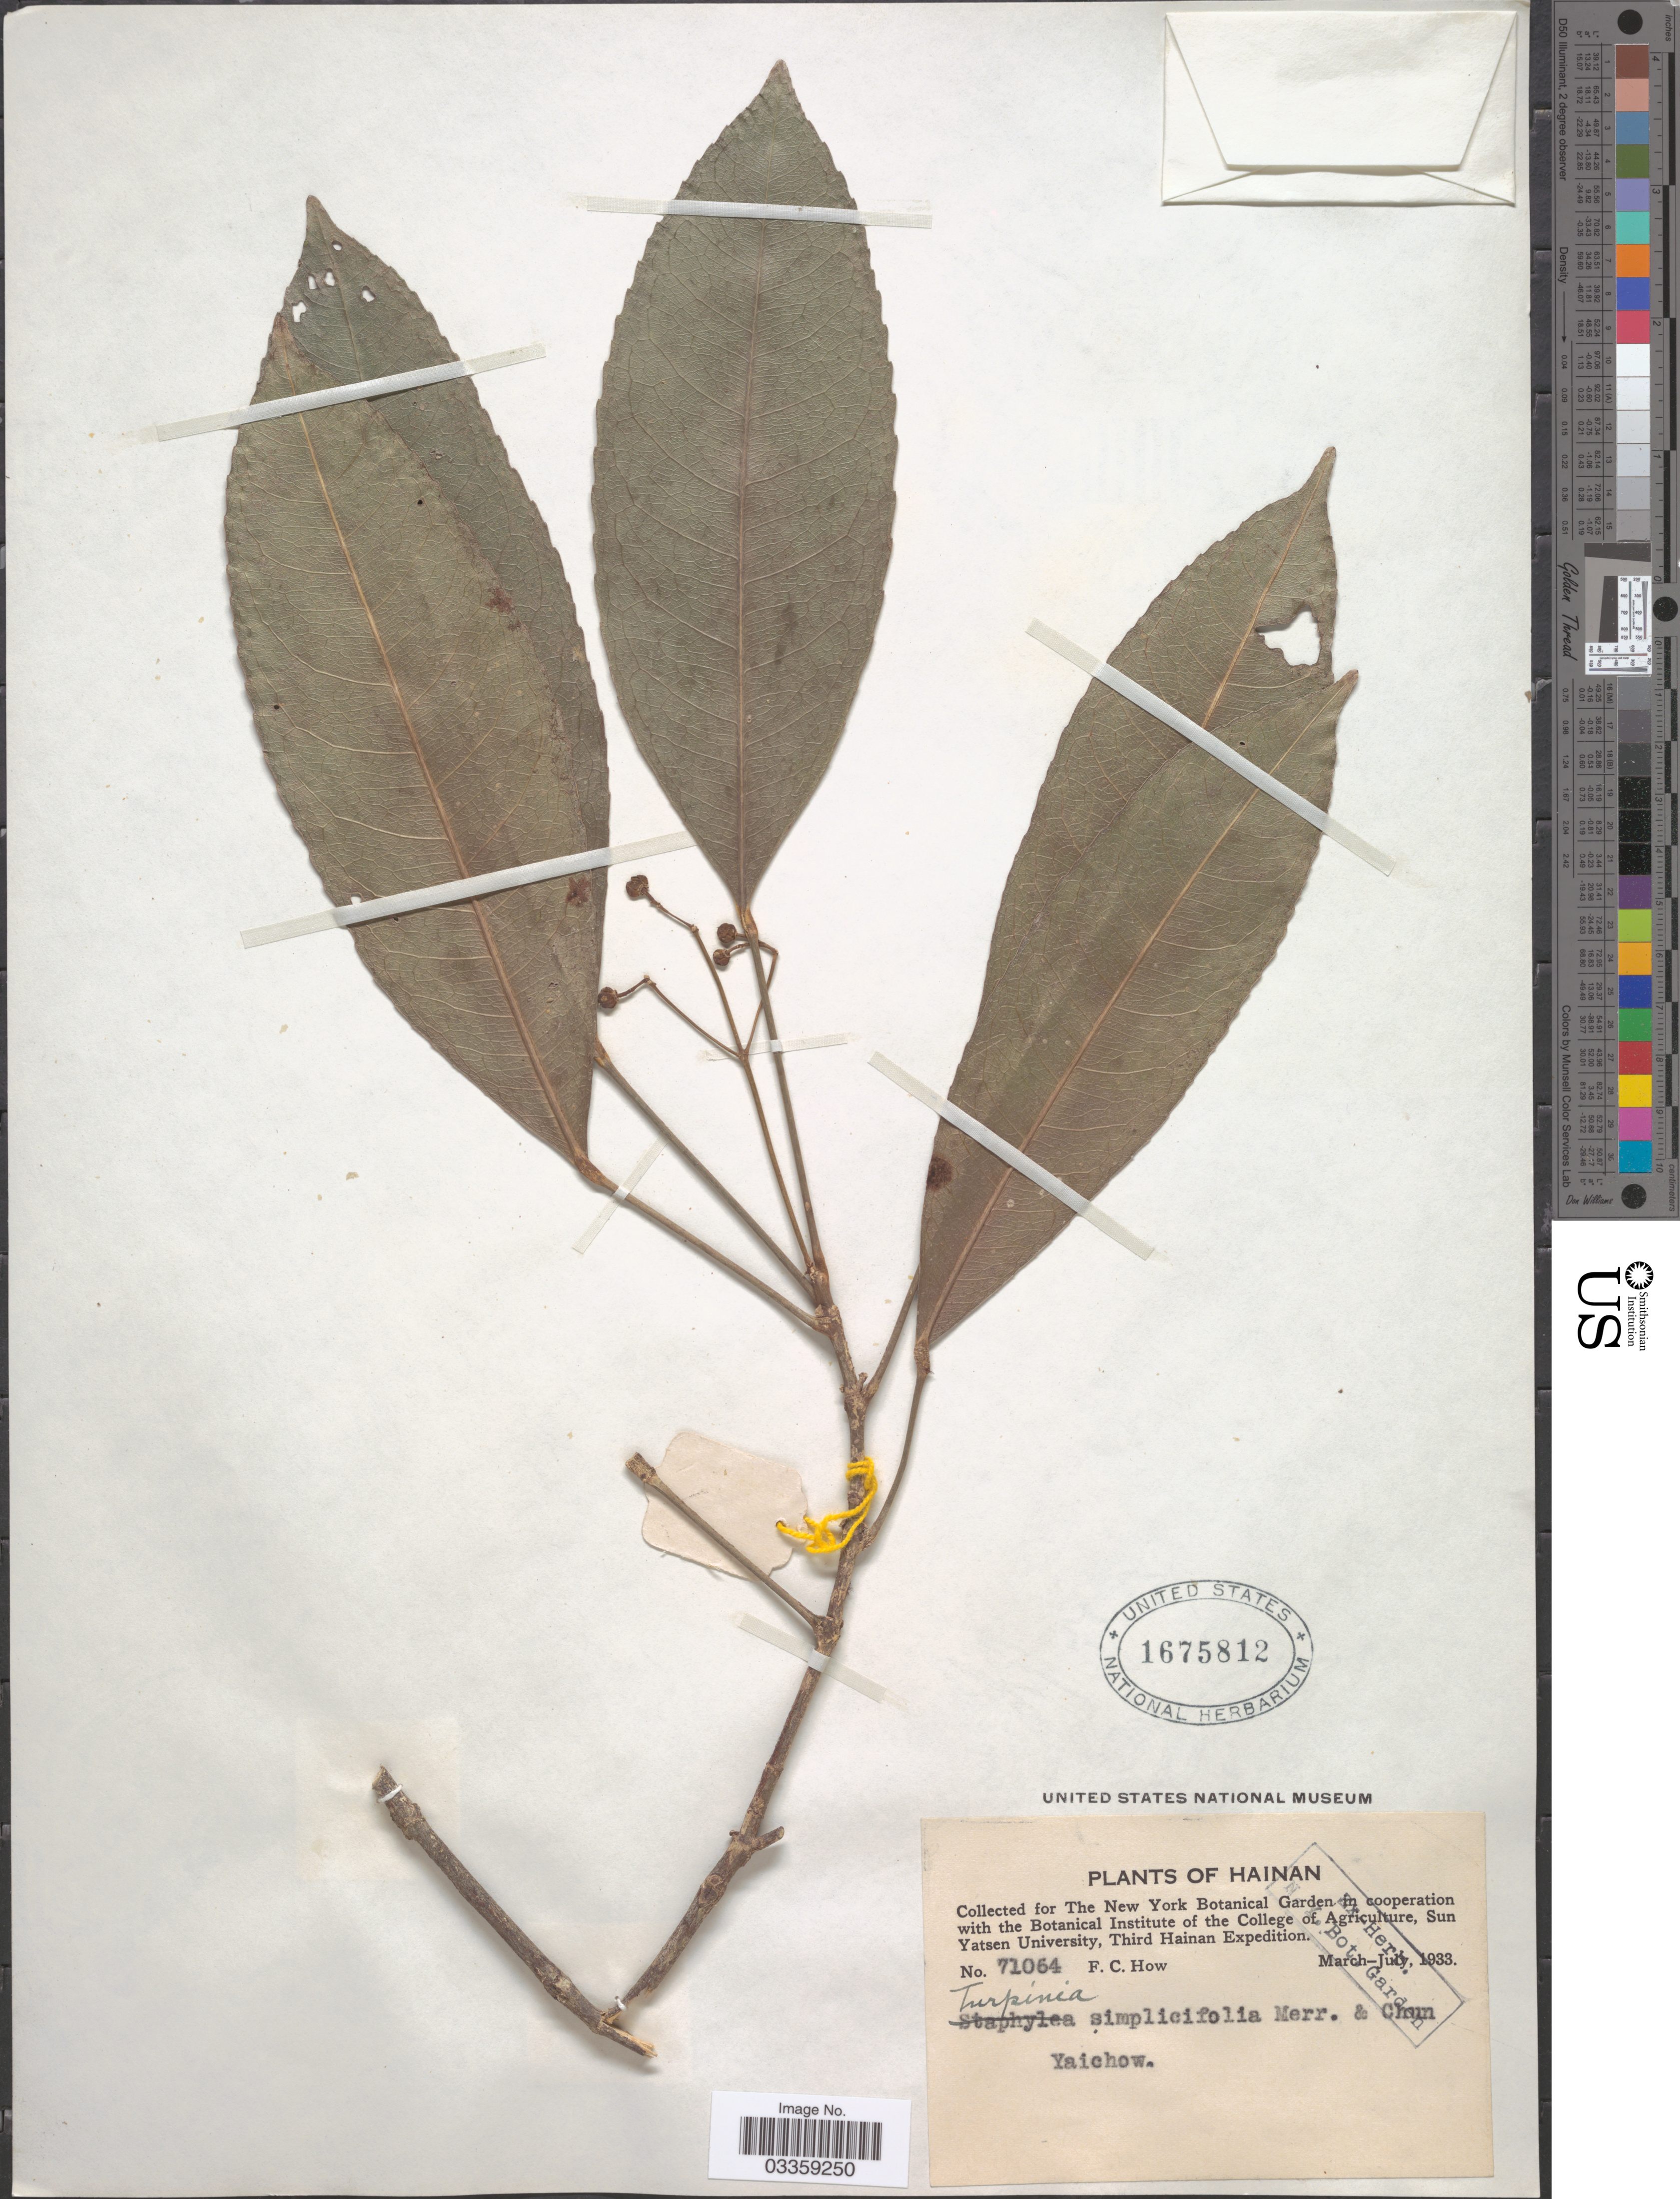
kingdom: Plantae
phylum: Tracheophyta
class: Magnoliopsida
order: Crossosomatales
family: Staphyleaceae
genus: Turpinia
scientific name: Turpinia simplicifolia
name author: Merr.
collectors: F. C. How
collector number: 71064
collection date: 1933-03/1933-07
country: China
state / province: Hainan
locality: Yaichow.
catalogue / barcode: US 1675812